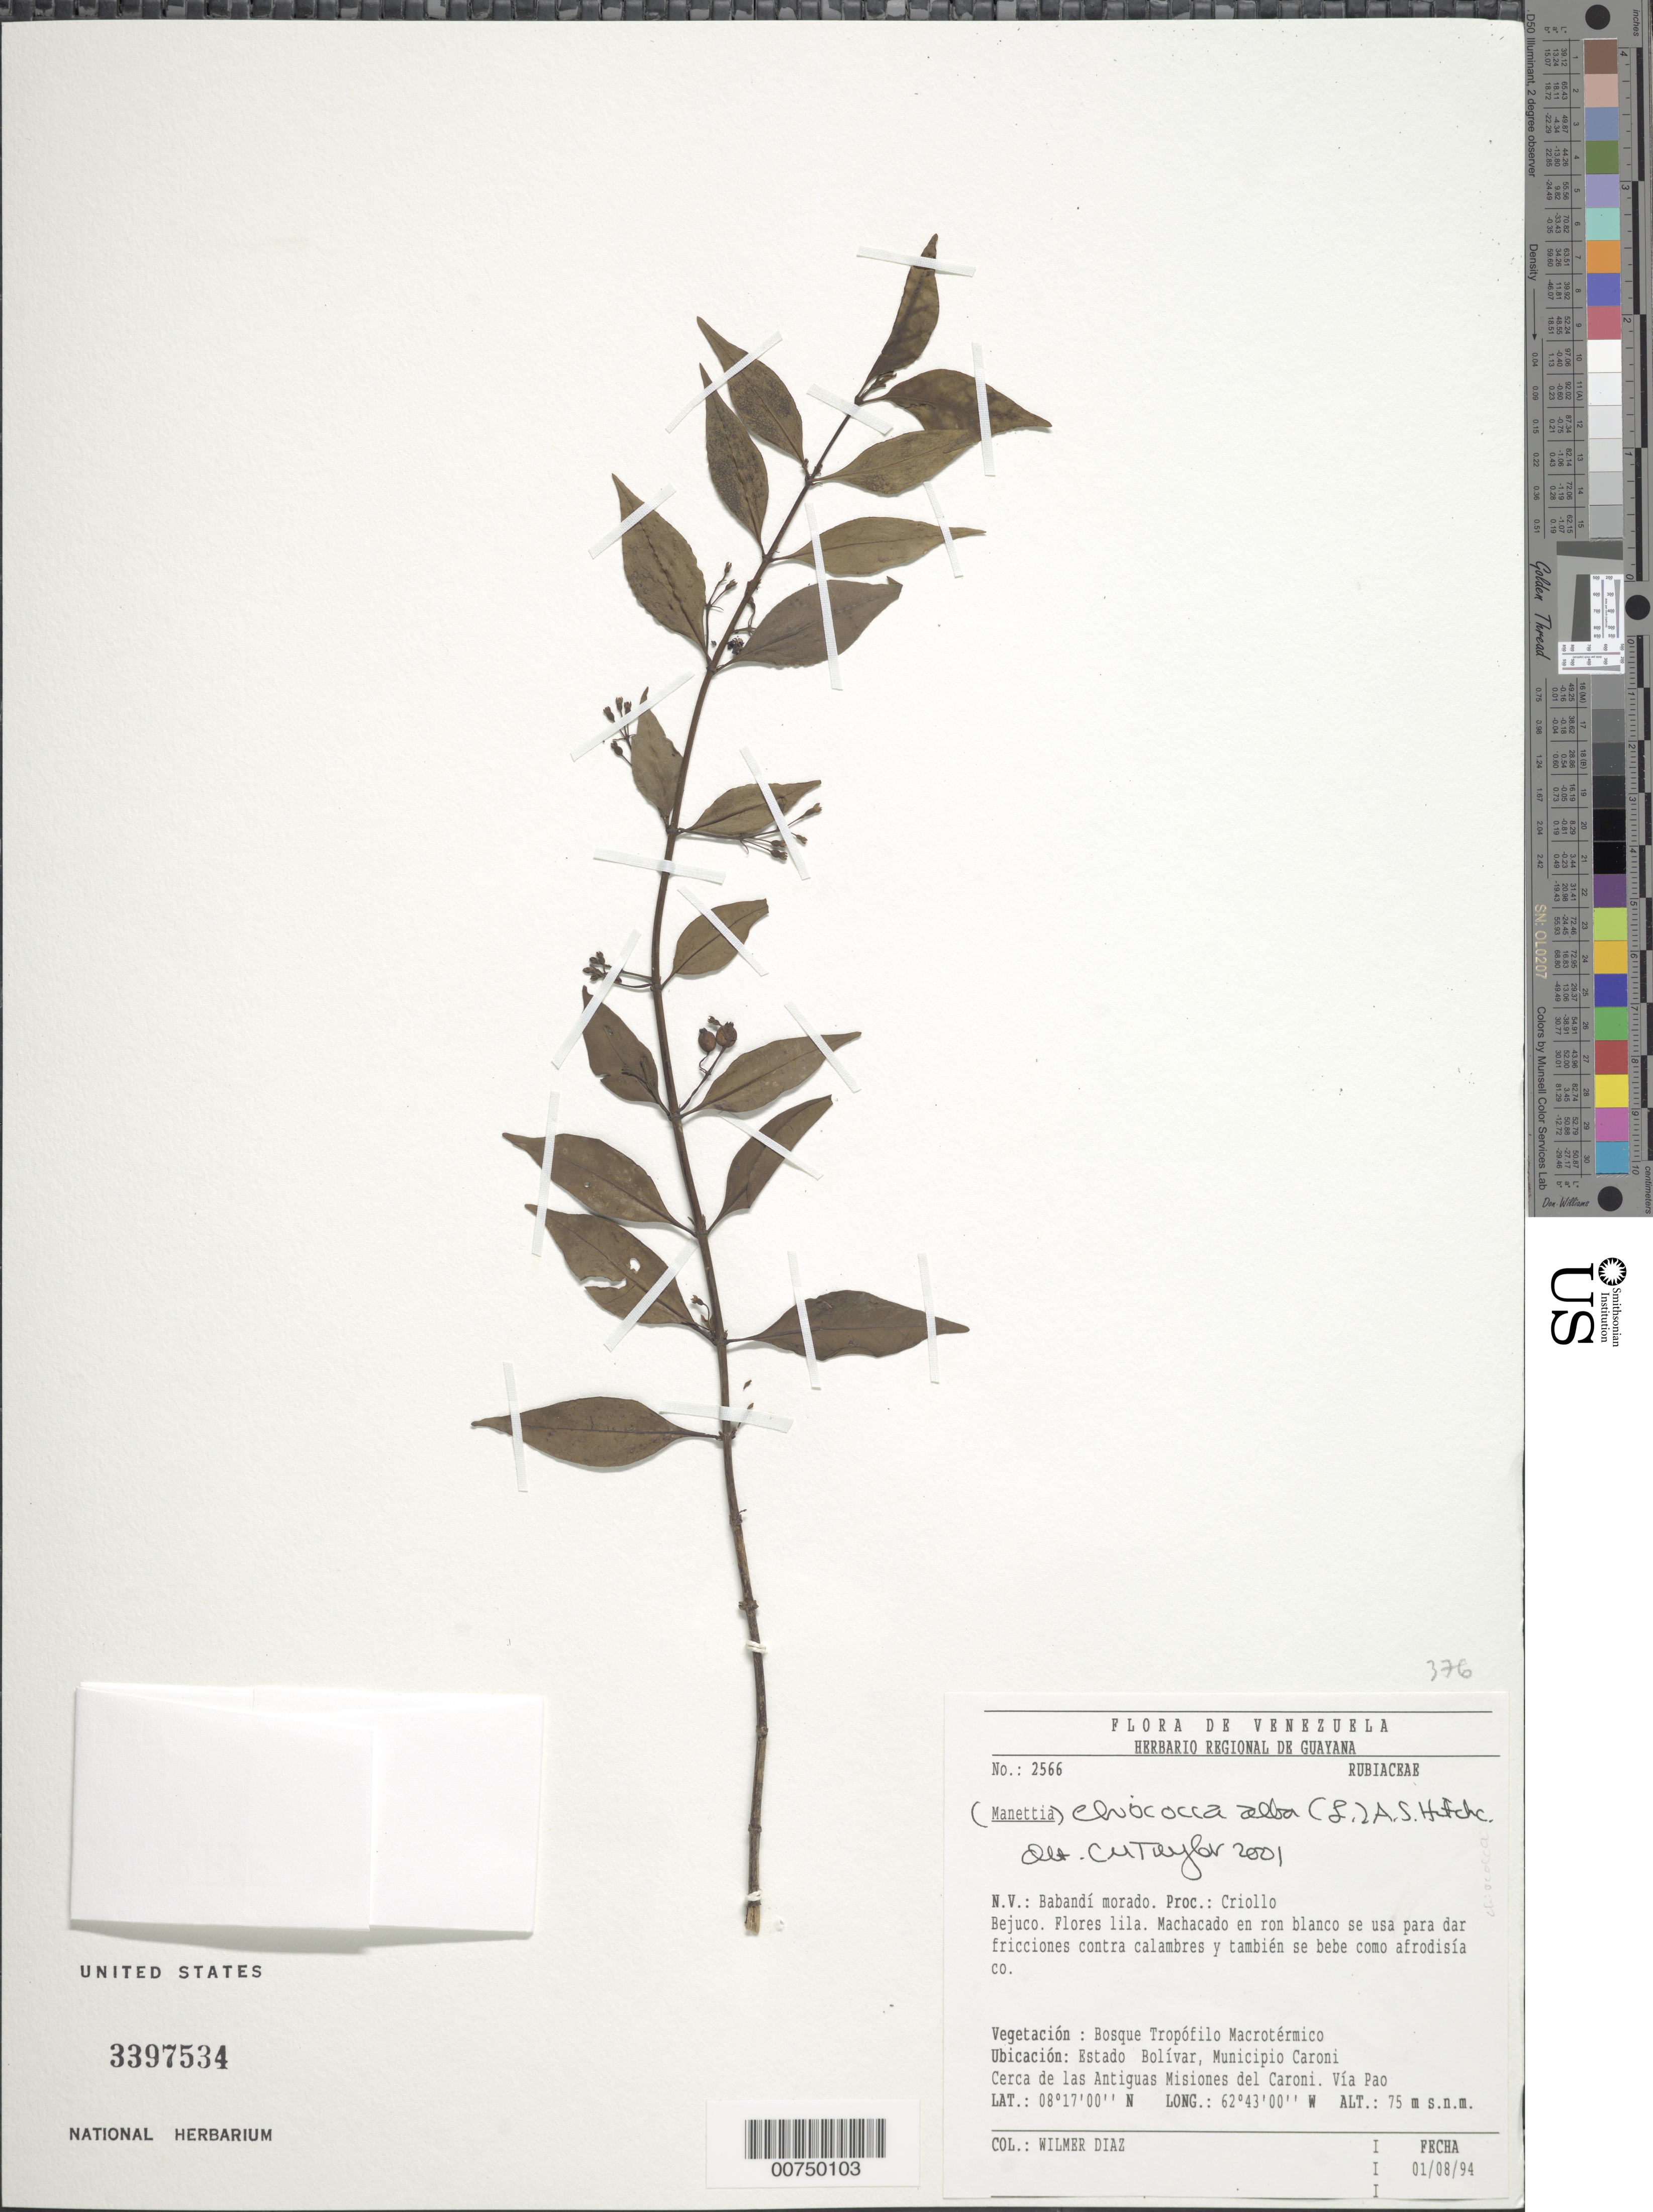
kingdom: Plantae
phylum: Tracheophyta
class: Magnoliopsida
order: Gentianales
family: Rubiaceae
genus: Chiococca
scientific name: Chiococca alba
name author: (L.) Hitchc.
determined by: Taylor, Charlotte M.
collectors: W. Díaz P.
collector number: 2566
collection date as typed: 1-Aug-94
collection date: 1994-08-01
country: Venezuela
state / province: Bolívar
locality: Mun. Caroní, Antiguas Misiones del Caroní, via Pao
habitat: Bosque tropofilo macrotermico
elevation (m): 75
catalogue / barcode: US 3397534